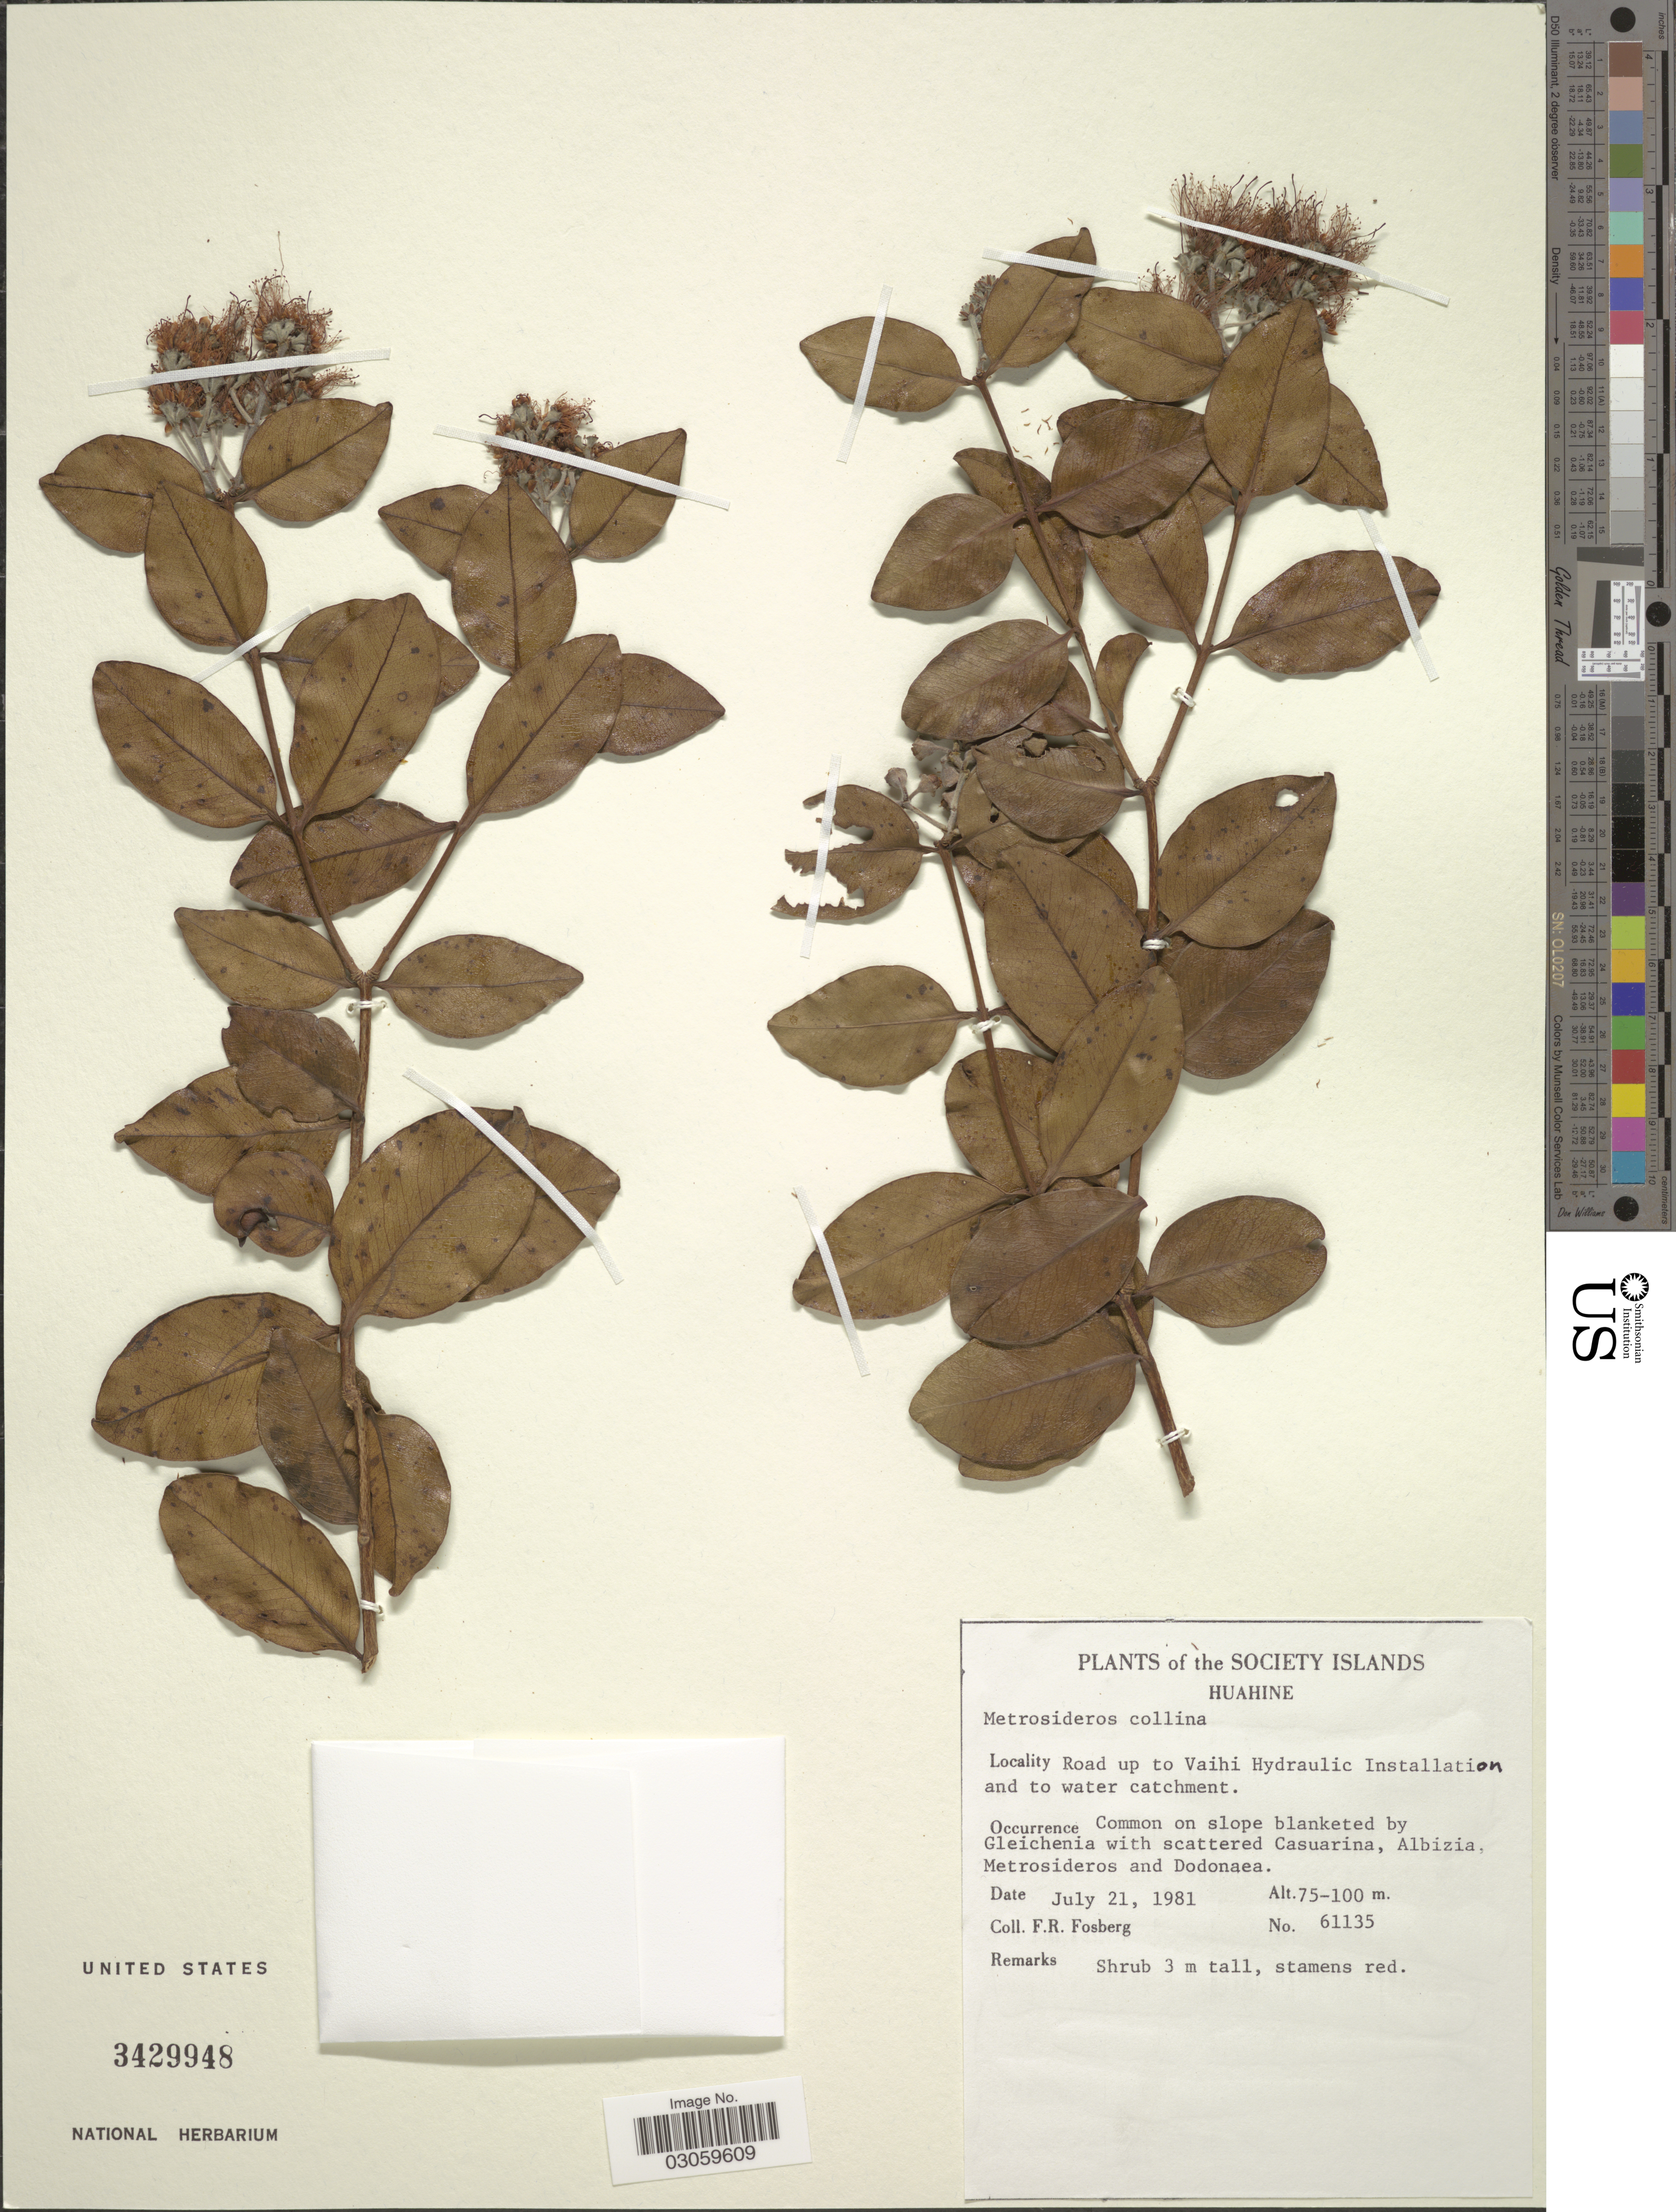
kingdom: Plantae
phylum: Tracheophyta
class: Magnoliopsida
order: Myrtales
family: Myrtaceae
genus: Metrosideros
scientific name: Metrosideros collina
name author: (J.R. Forst. & G. Forst.) A. Gray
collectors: F. R. Fosberg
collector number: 61135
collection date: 1981-07-21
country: French Polynesia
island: Huahine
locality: Society Islands. Huahine. Road up to Vaihi Hydraulic Installation and to water catchment.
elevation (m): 75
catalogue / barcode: US 3429948